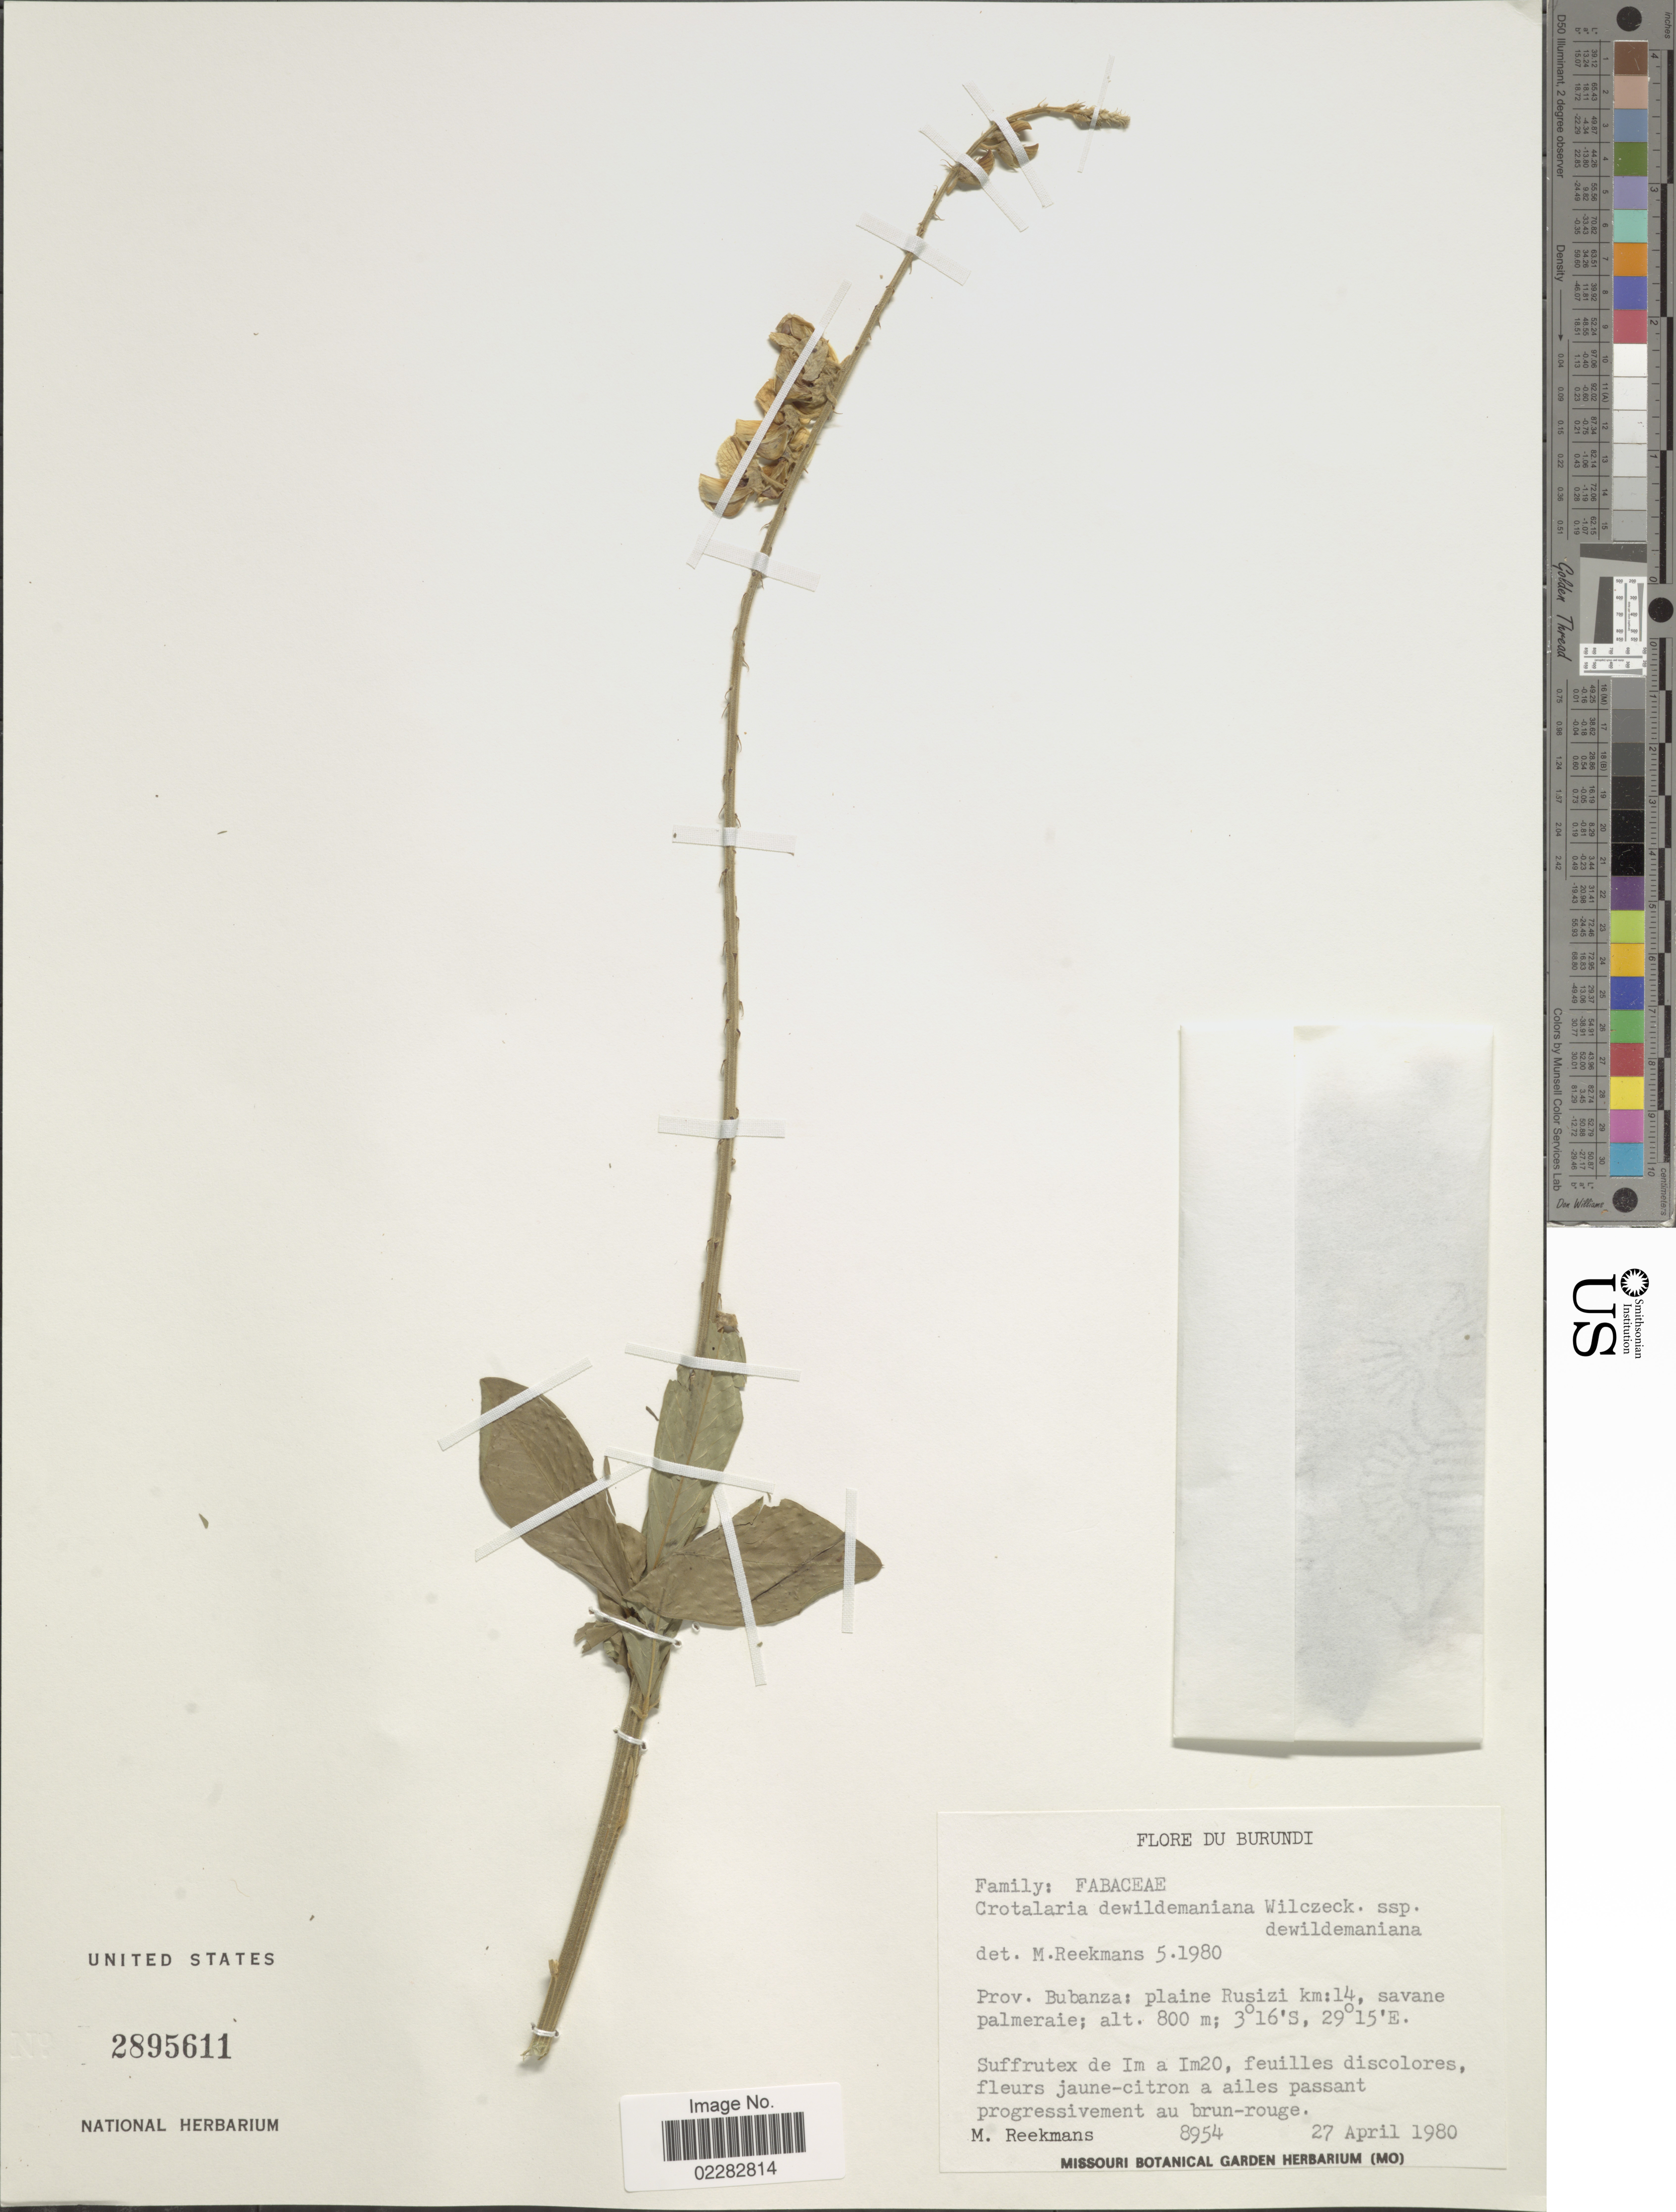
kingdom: Plantae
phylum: Tracheophyta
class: Magnoliopsida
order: Fabales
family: Fabaceae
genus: Crotalaria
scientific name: Crotalaria dewildemaniana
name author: R. Wilczek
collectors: M. Reekmans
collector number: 8954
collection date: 1980-04-27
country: Burundi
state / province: Bubanza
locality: Plaine Rusizi km: 14, savane palmeraie.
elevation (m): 800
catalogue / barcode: US 2895611